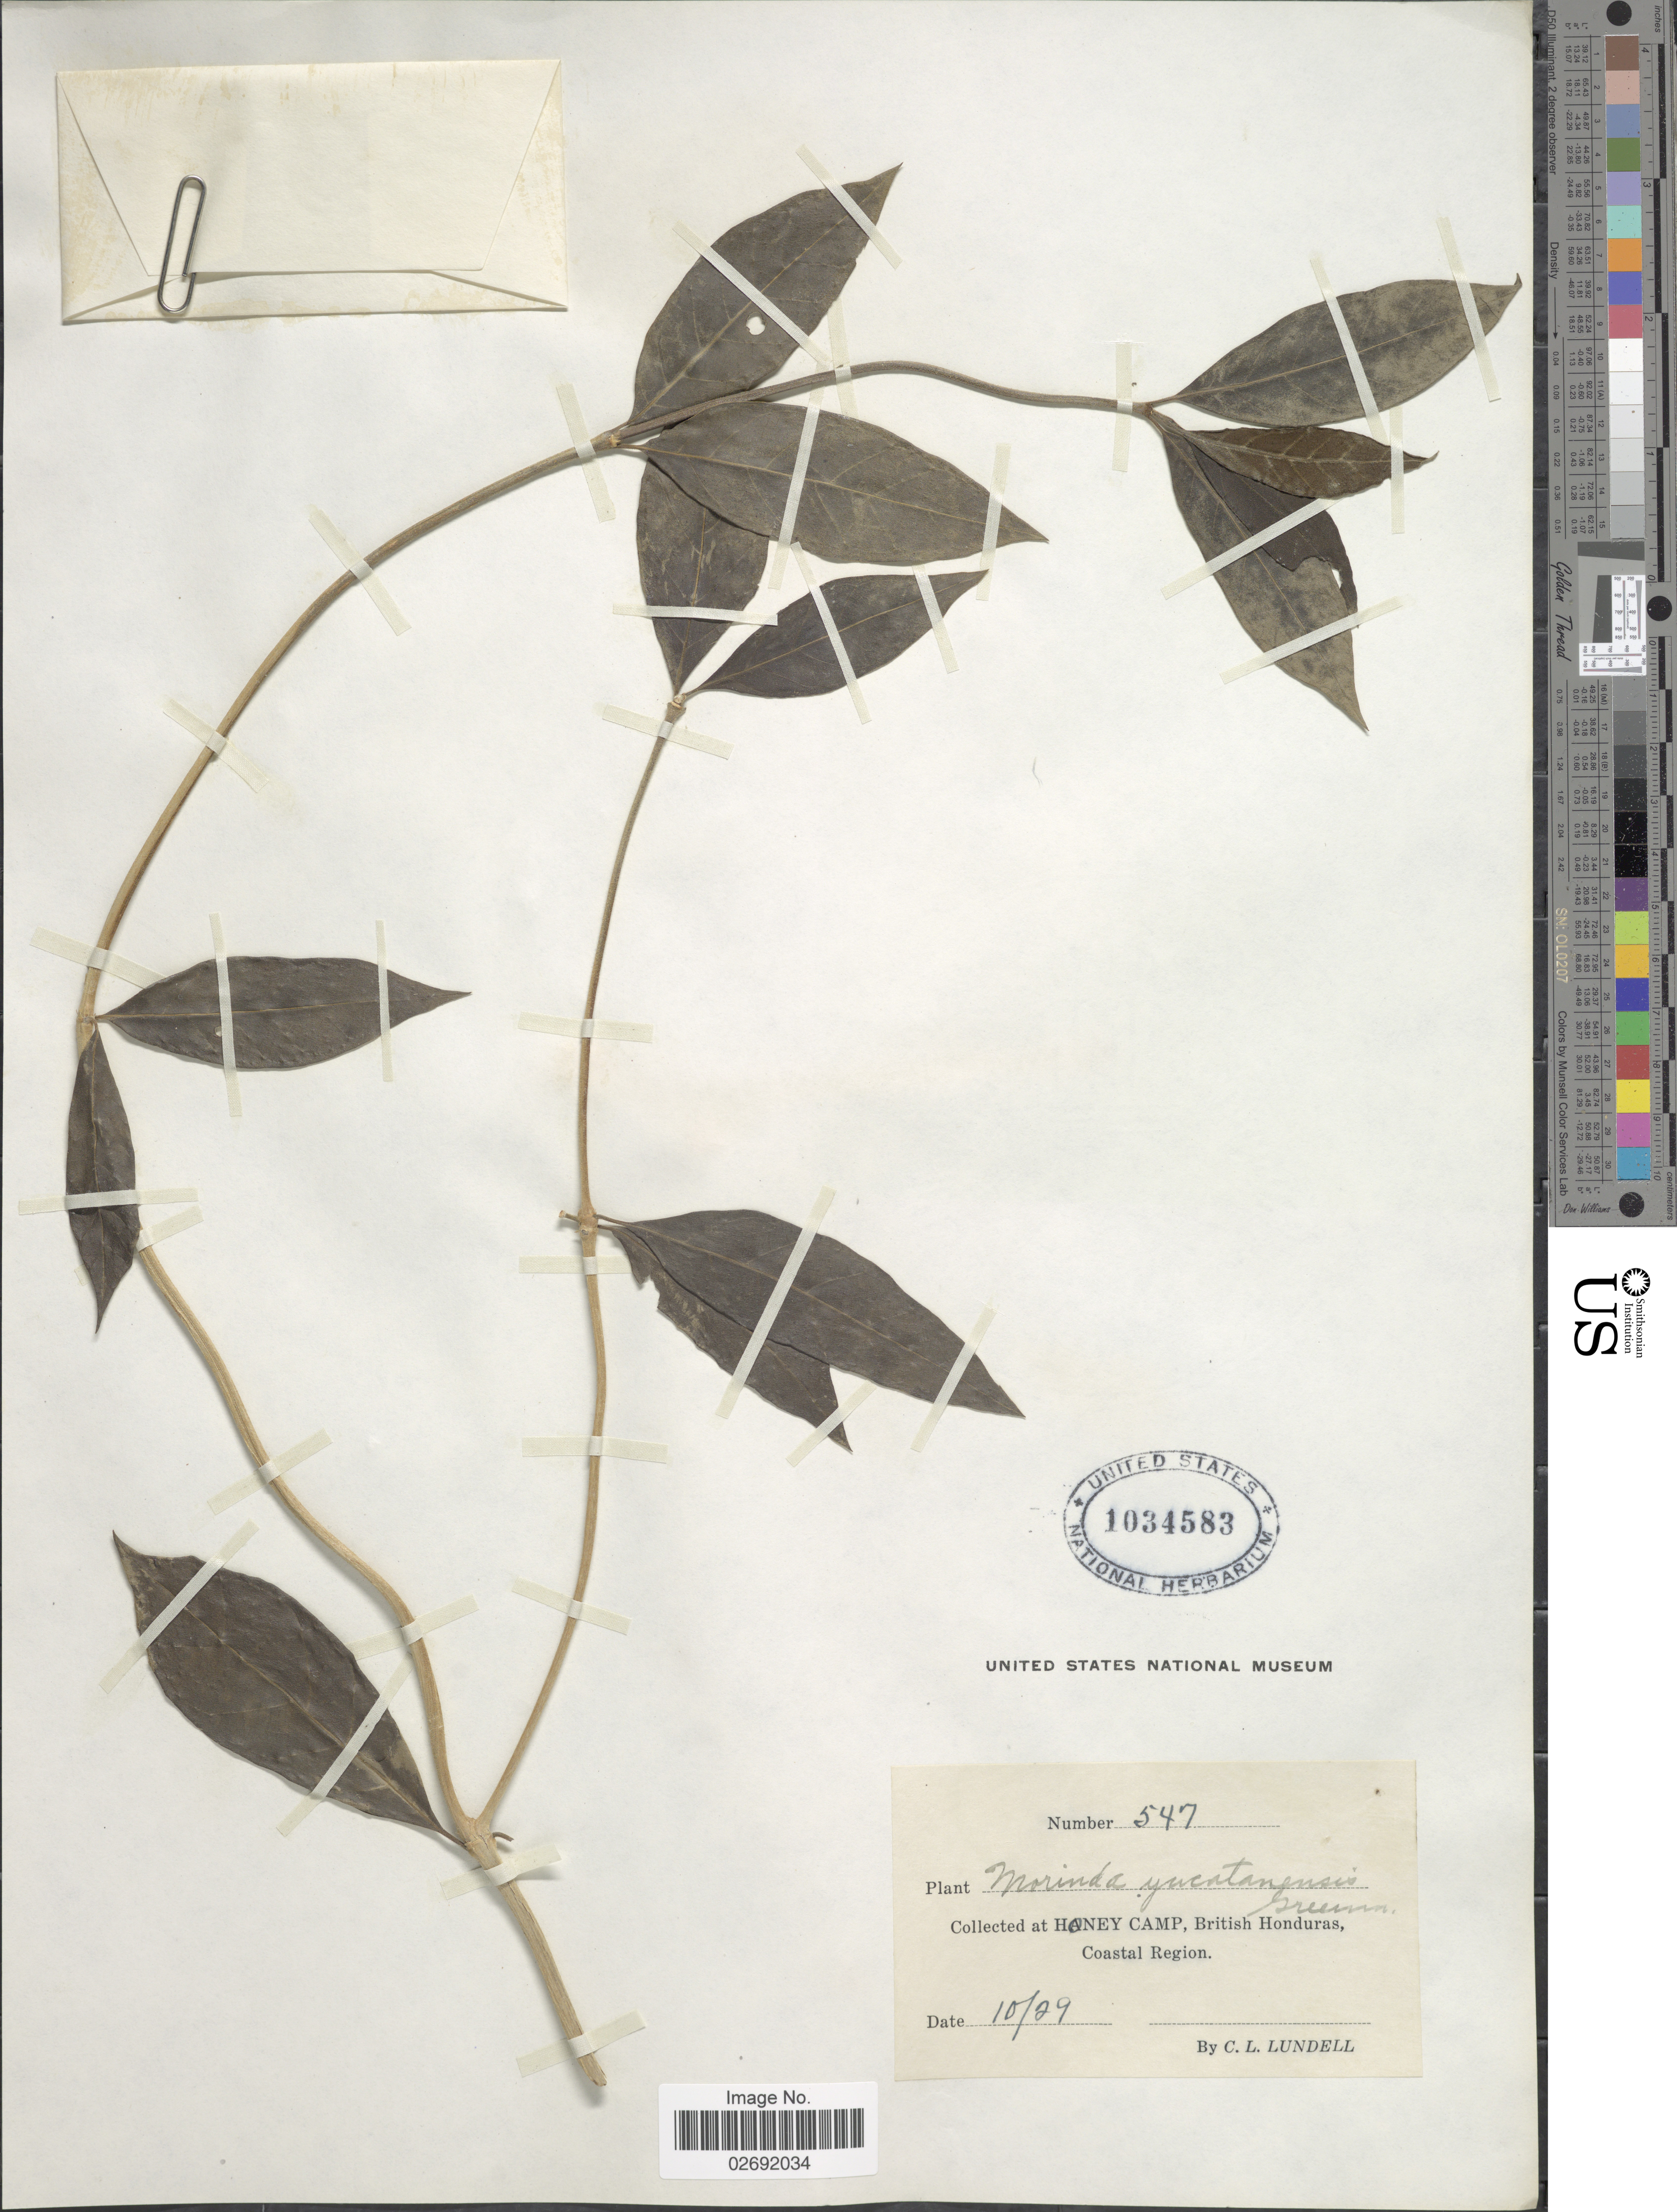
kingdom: Plantae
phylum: Tracheophyta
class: Magnoliopsida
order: Gentianales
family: Rubiaceae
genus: Morinda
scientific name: Morinda yucatanensis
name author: Greenm.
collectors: C. L. Lundell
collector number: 547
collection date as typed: Transcribed d/m/y: /10/29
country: Belize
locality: At Honey Camp, British Honduras, Coastal Region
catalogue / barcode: US 1034583